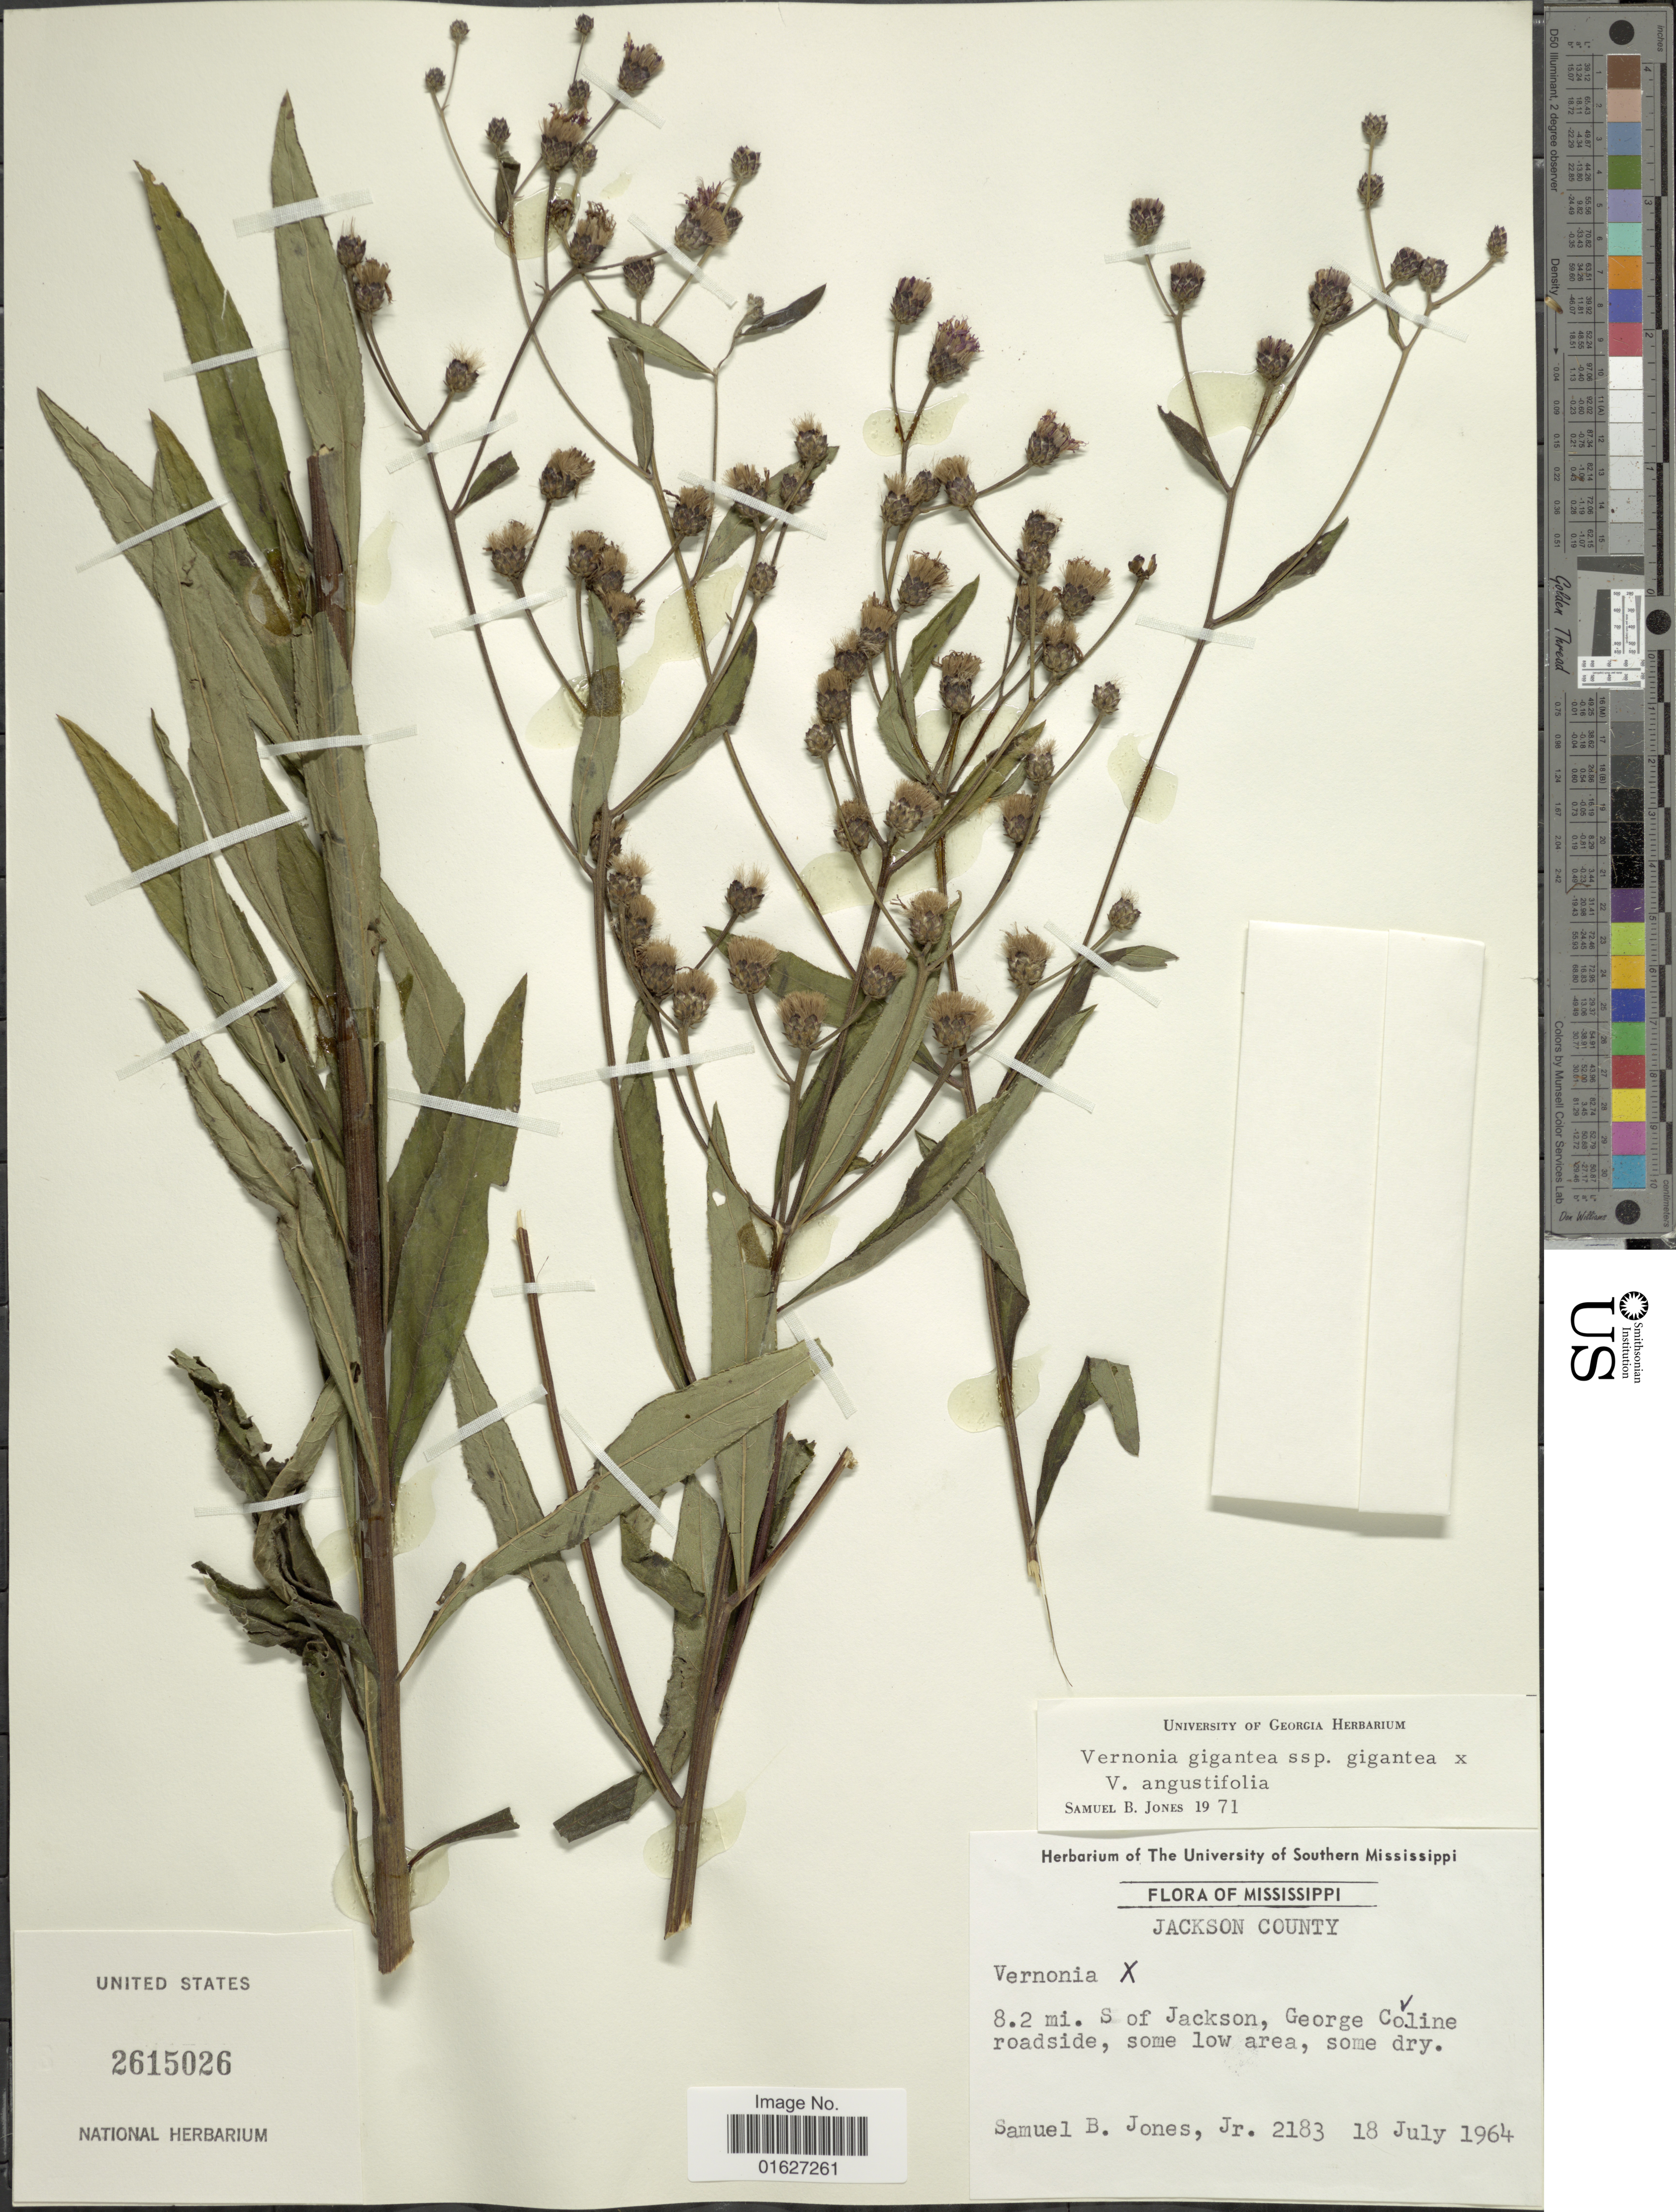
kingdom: Plantae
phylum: Tracheophyta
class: Magnoliopsida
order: Asterales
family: Asteraceae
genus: Vernonia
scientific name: Vernonia gigantea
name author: (Walter) Trel.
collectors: S. B. Jones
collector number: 2183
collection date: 1964-07-18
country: United States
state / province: Mississippi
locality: Mississippi. Jackson County. 8.2 mi. S of Jackson, George Co. line roadside, some low area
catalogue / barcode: US 2615026